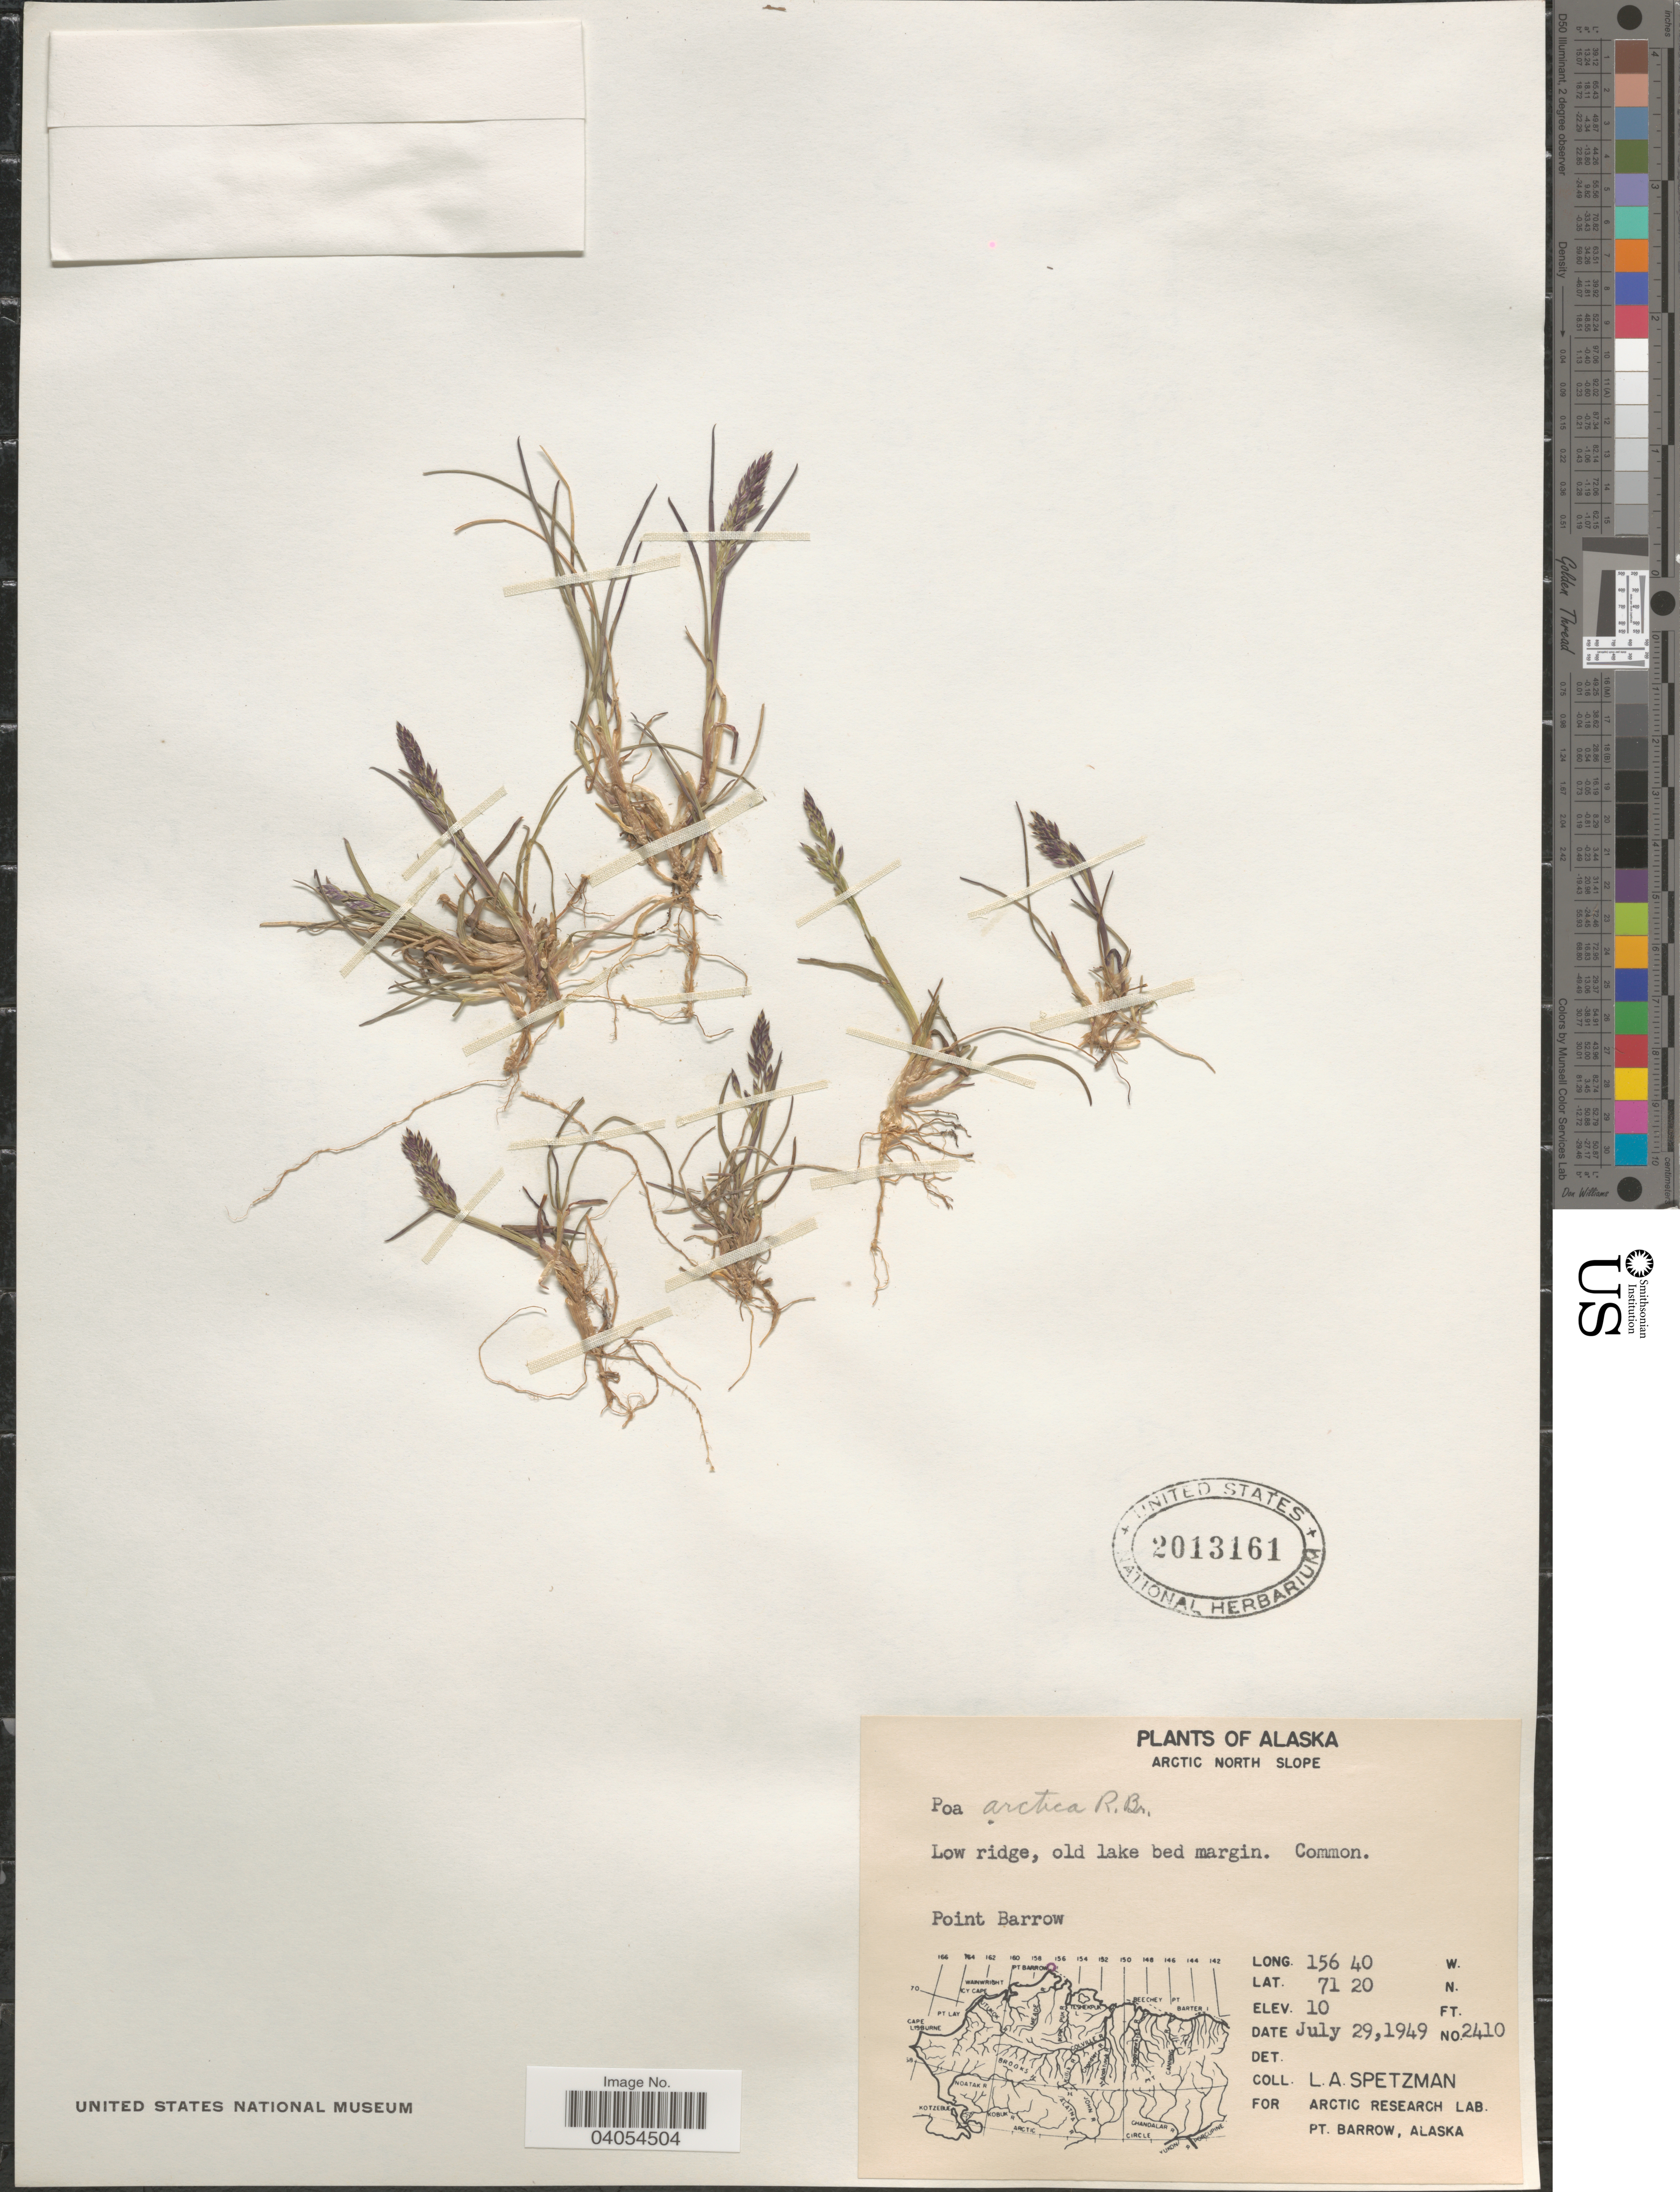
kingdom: Plantae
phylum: Tracheophyta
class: Liliopsida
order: Poales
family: Poaceae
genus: Poa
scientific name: Poa arctica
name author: R. Br.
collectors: L. Spetzman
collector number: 2410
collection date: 1949-07-29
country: United States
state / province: Alaska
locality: Arctic North Slope. Low ridge, old lake bed margin. Common. Point Barrow.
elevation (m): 3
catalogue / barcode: US 2013161